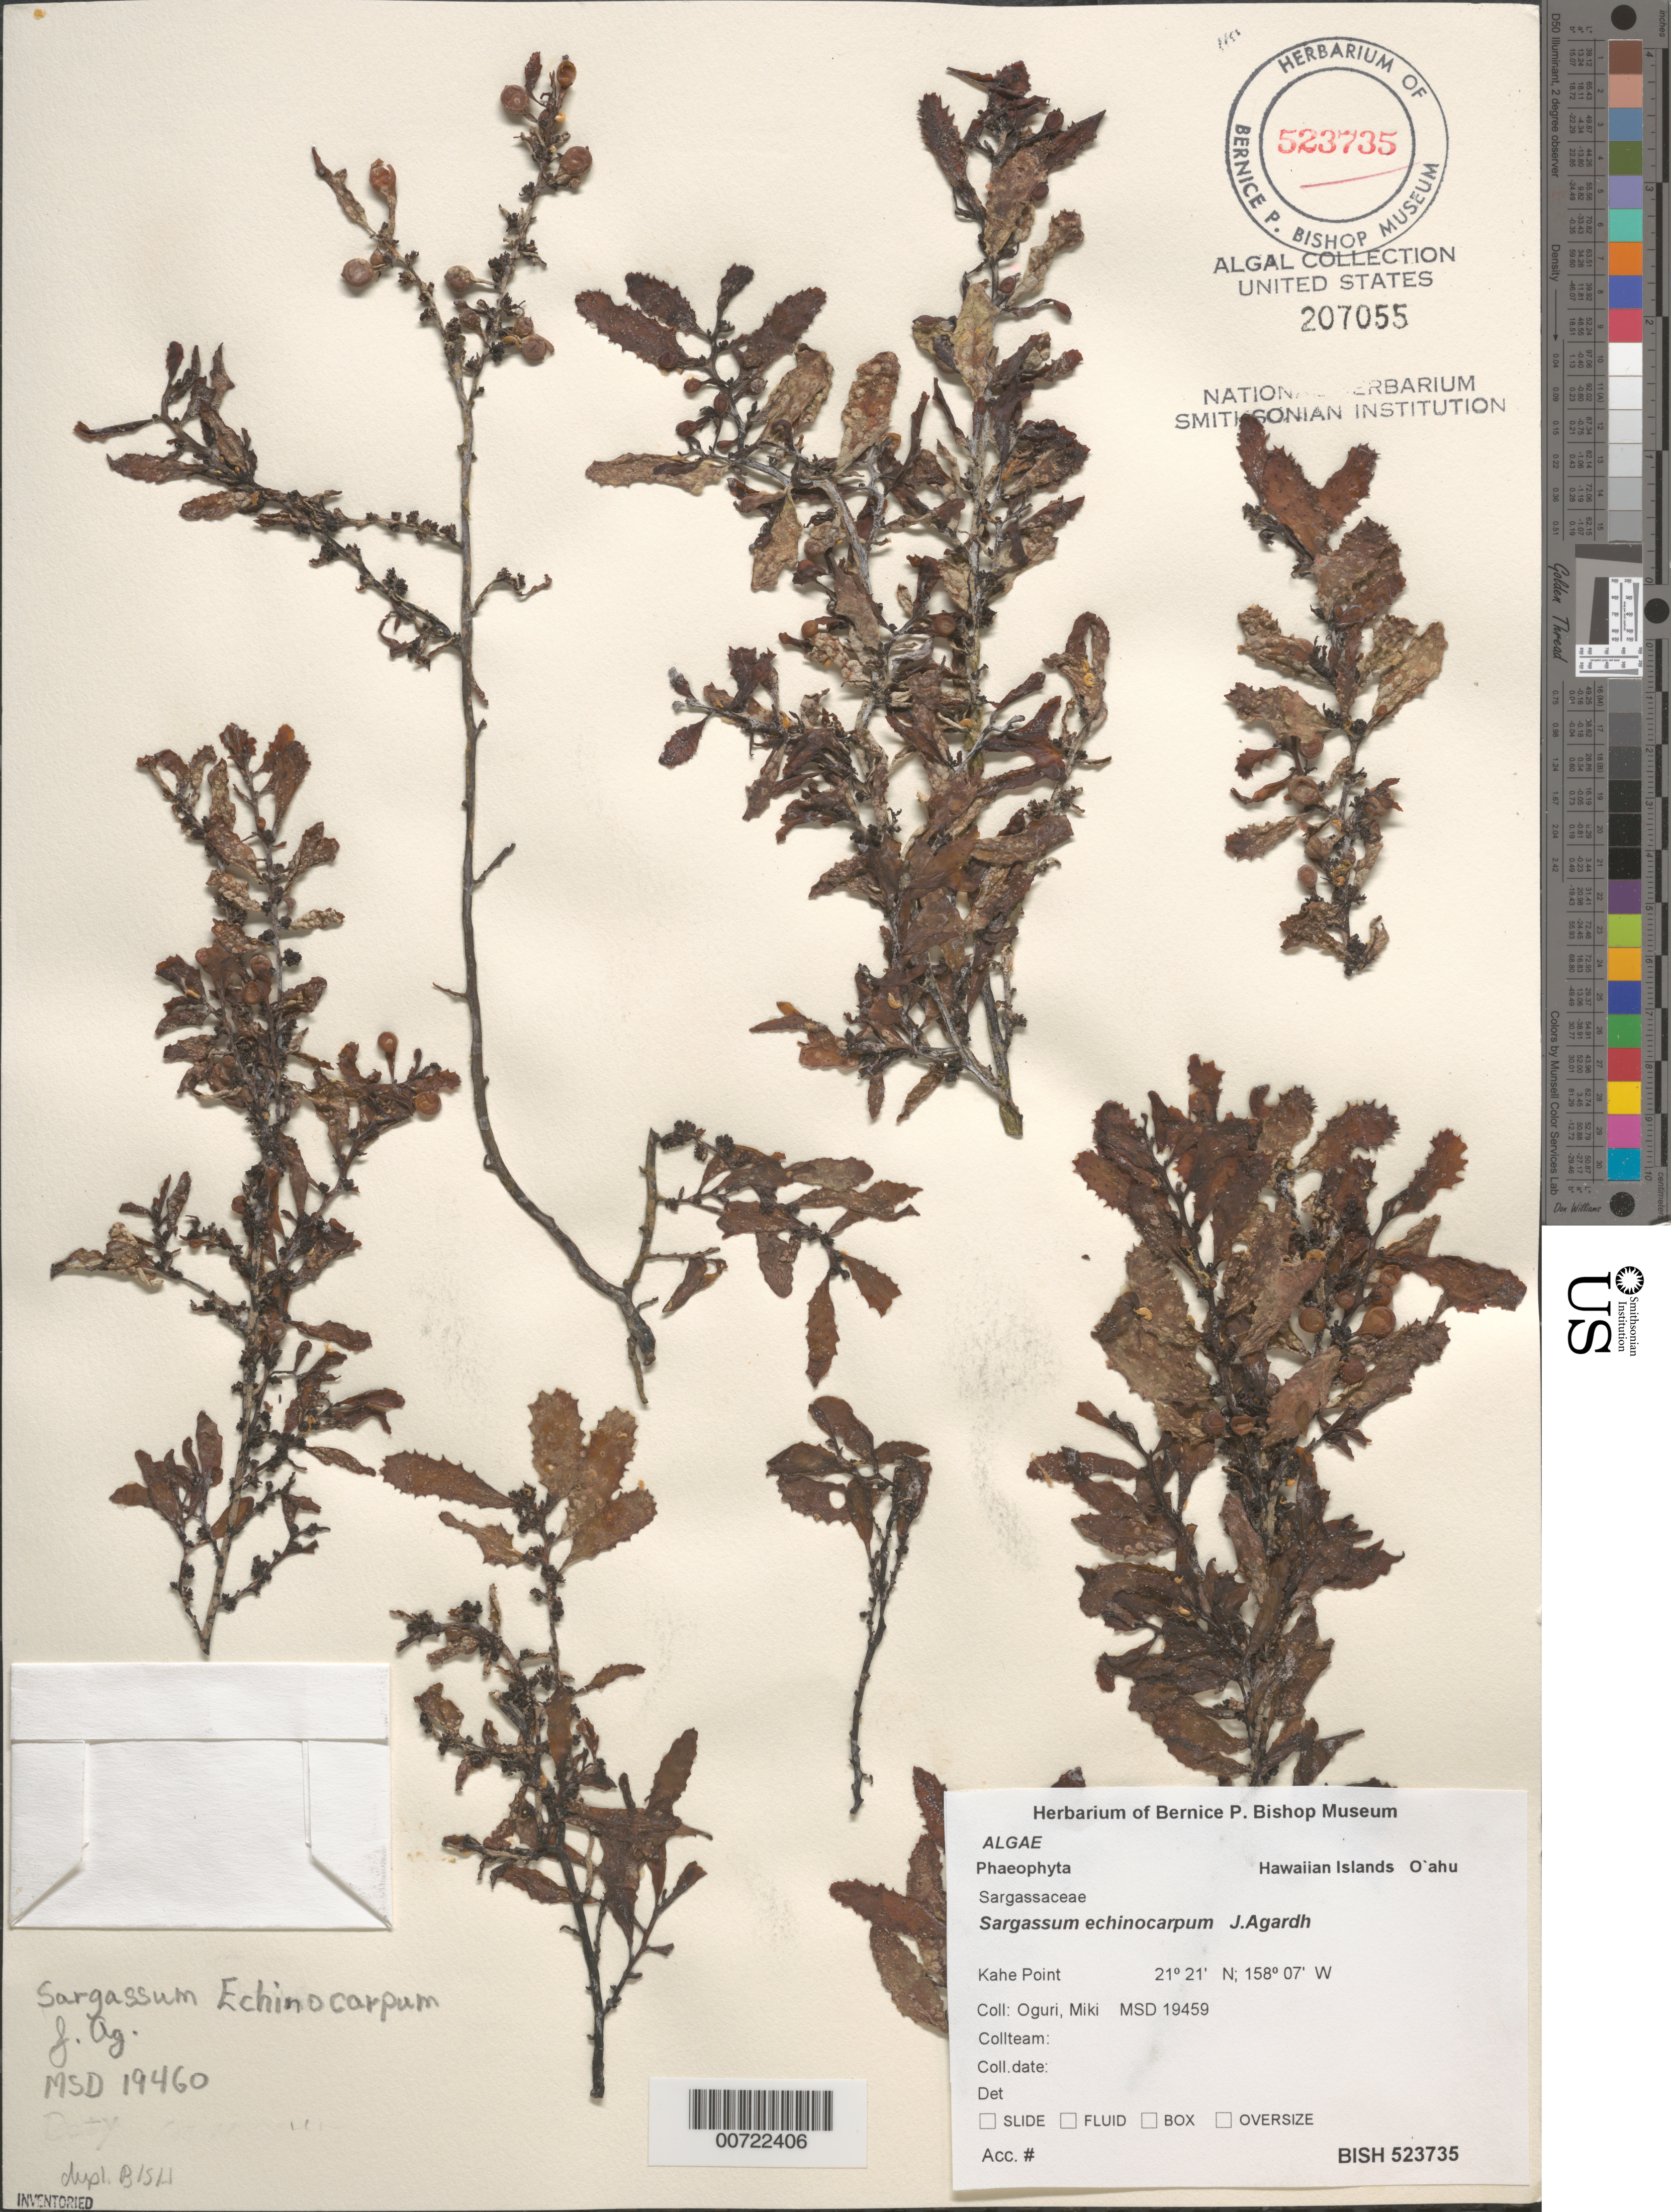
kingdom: Chromista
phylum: Ochrophyta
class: Phaeophyceae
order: Fucales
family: Sargassaceae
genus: Sargassum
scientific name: Sargassum aquifolium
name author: (Turner) C. Agardh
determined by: Algae name updating Project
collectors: M. Oguri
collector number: MSD 19459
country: United States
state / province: Hawaii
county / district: Honolulu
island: Oahu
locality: Kahe Point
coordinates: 21 21' N, 158 07' W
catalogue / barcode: US 207055